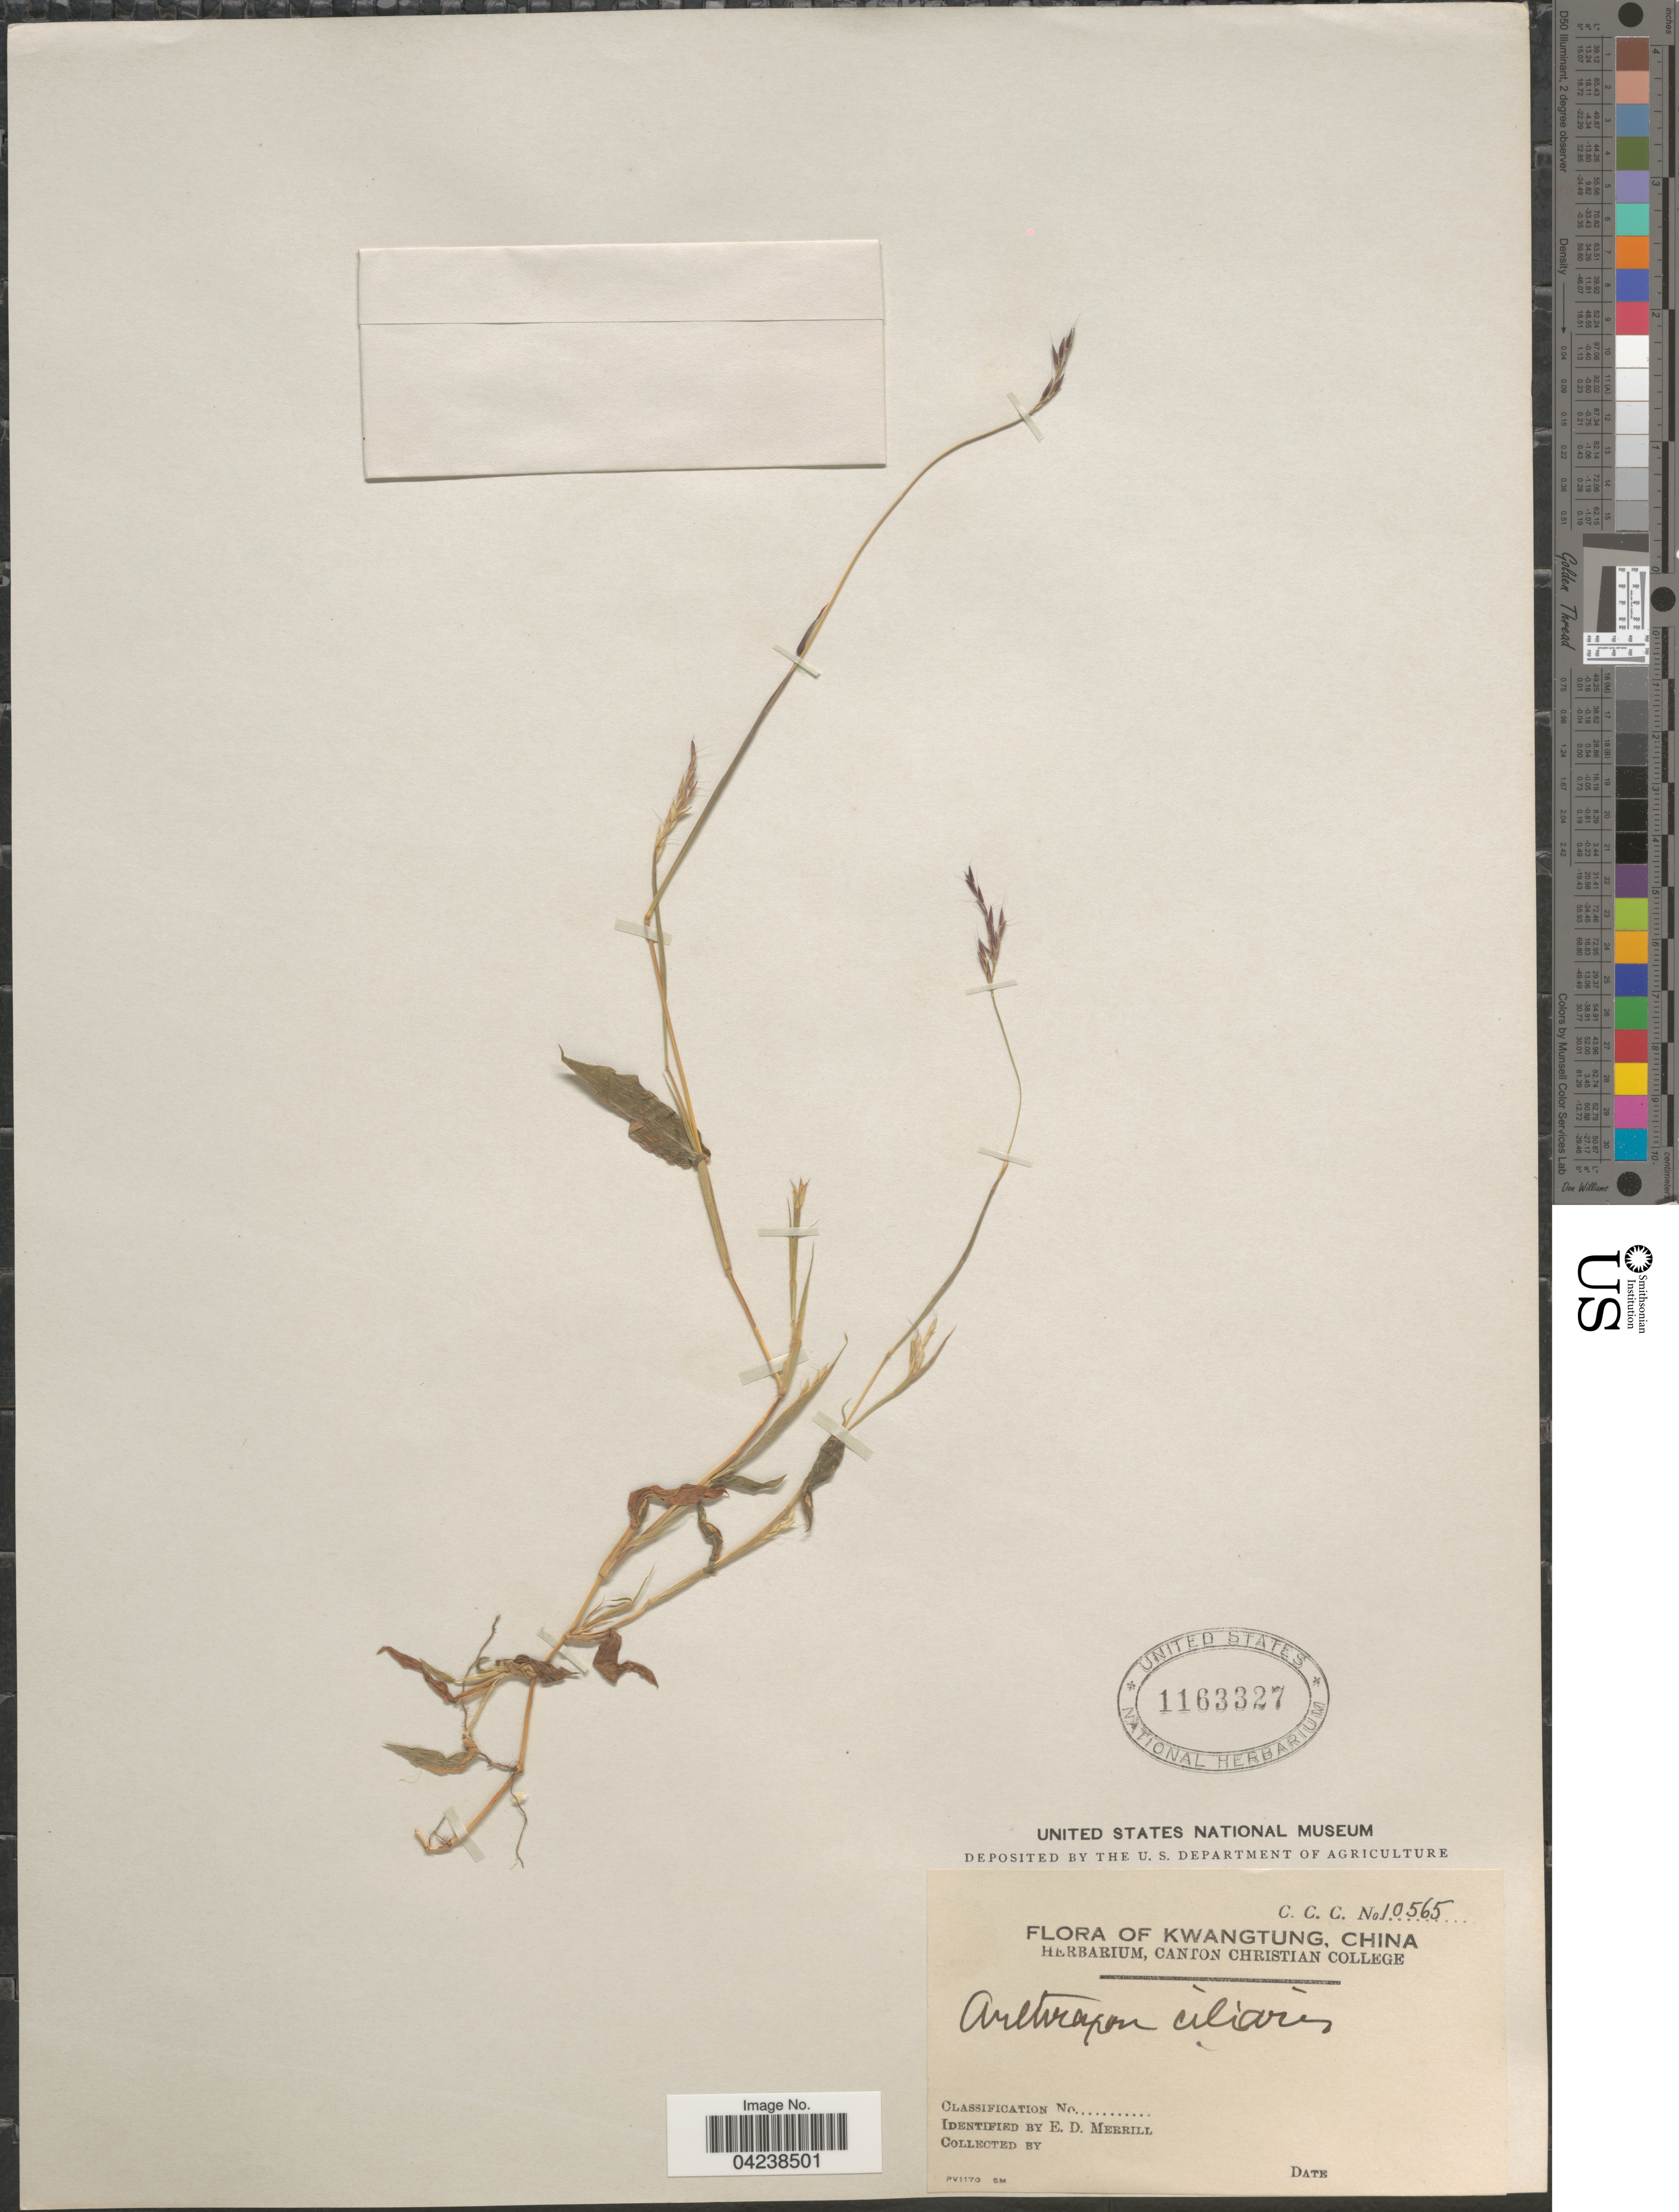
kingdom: Plantae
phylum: Tracheophyta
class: Liliopsida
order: Poales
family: Poaceae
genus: Arthraxon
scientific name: Arthraxon hispidus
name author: (Thunb.) Makino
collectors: E. D. Merrill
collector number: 10565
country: China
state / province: Guangdong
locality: Kwangtung.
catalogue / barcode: US 1163327